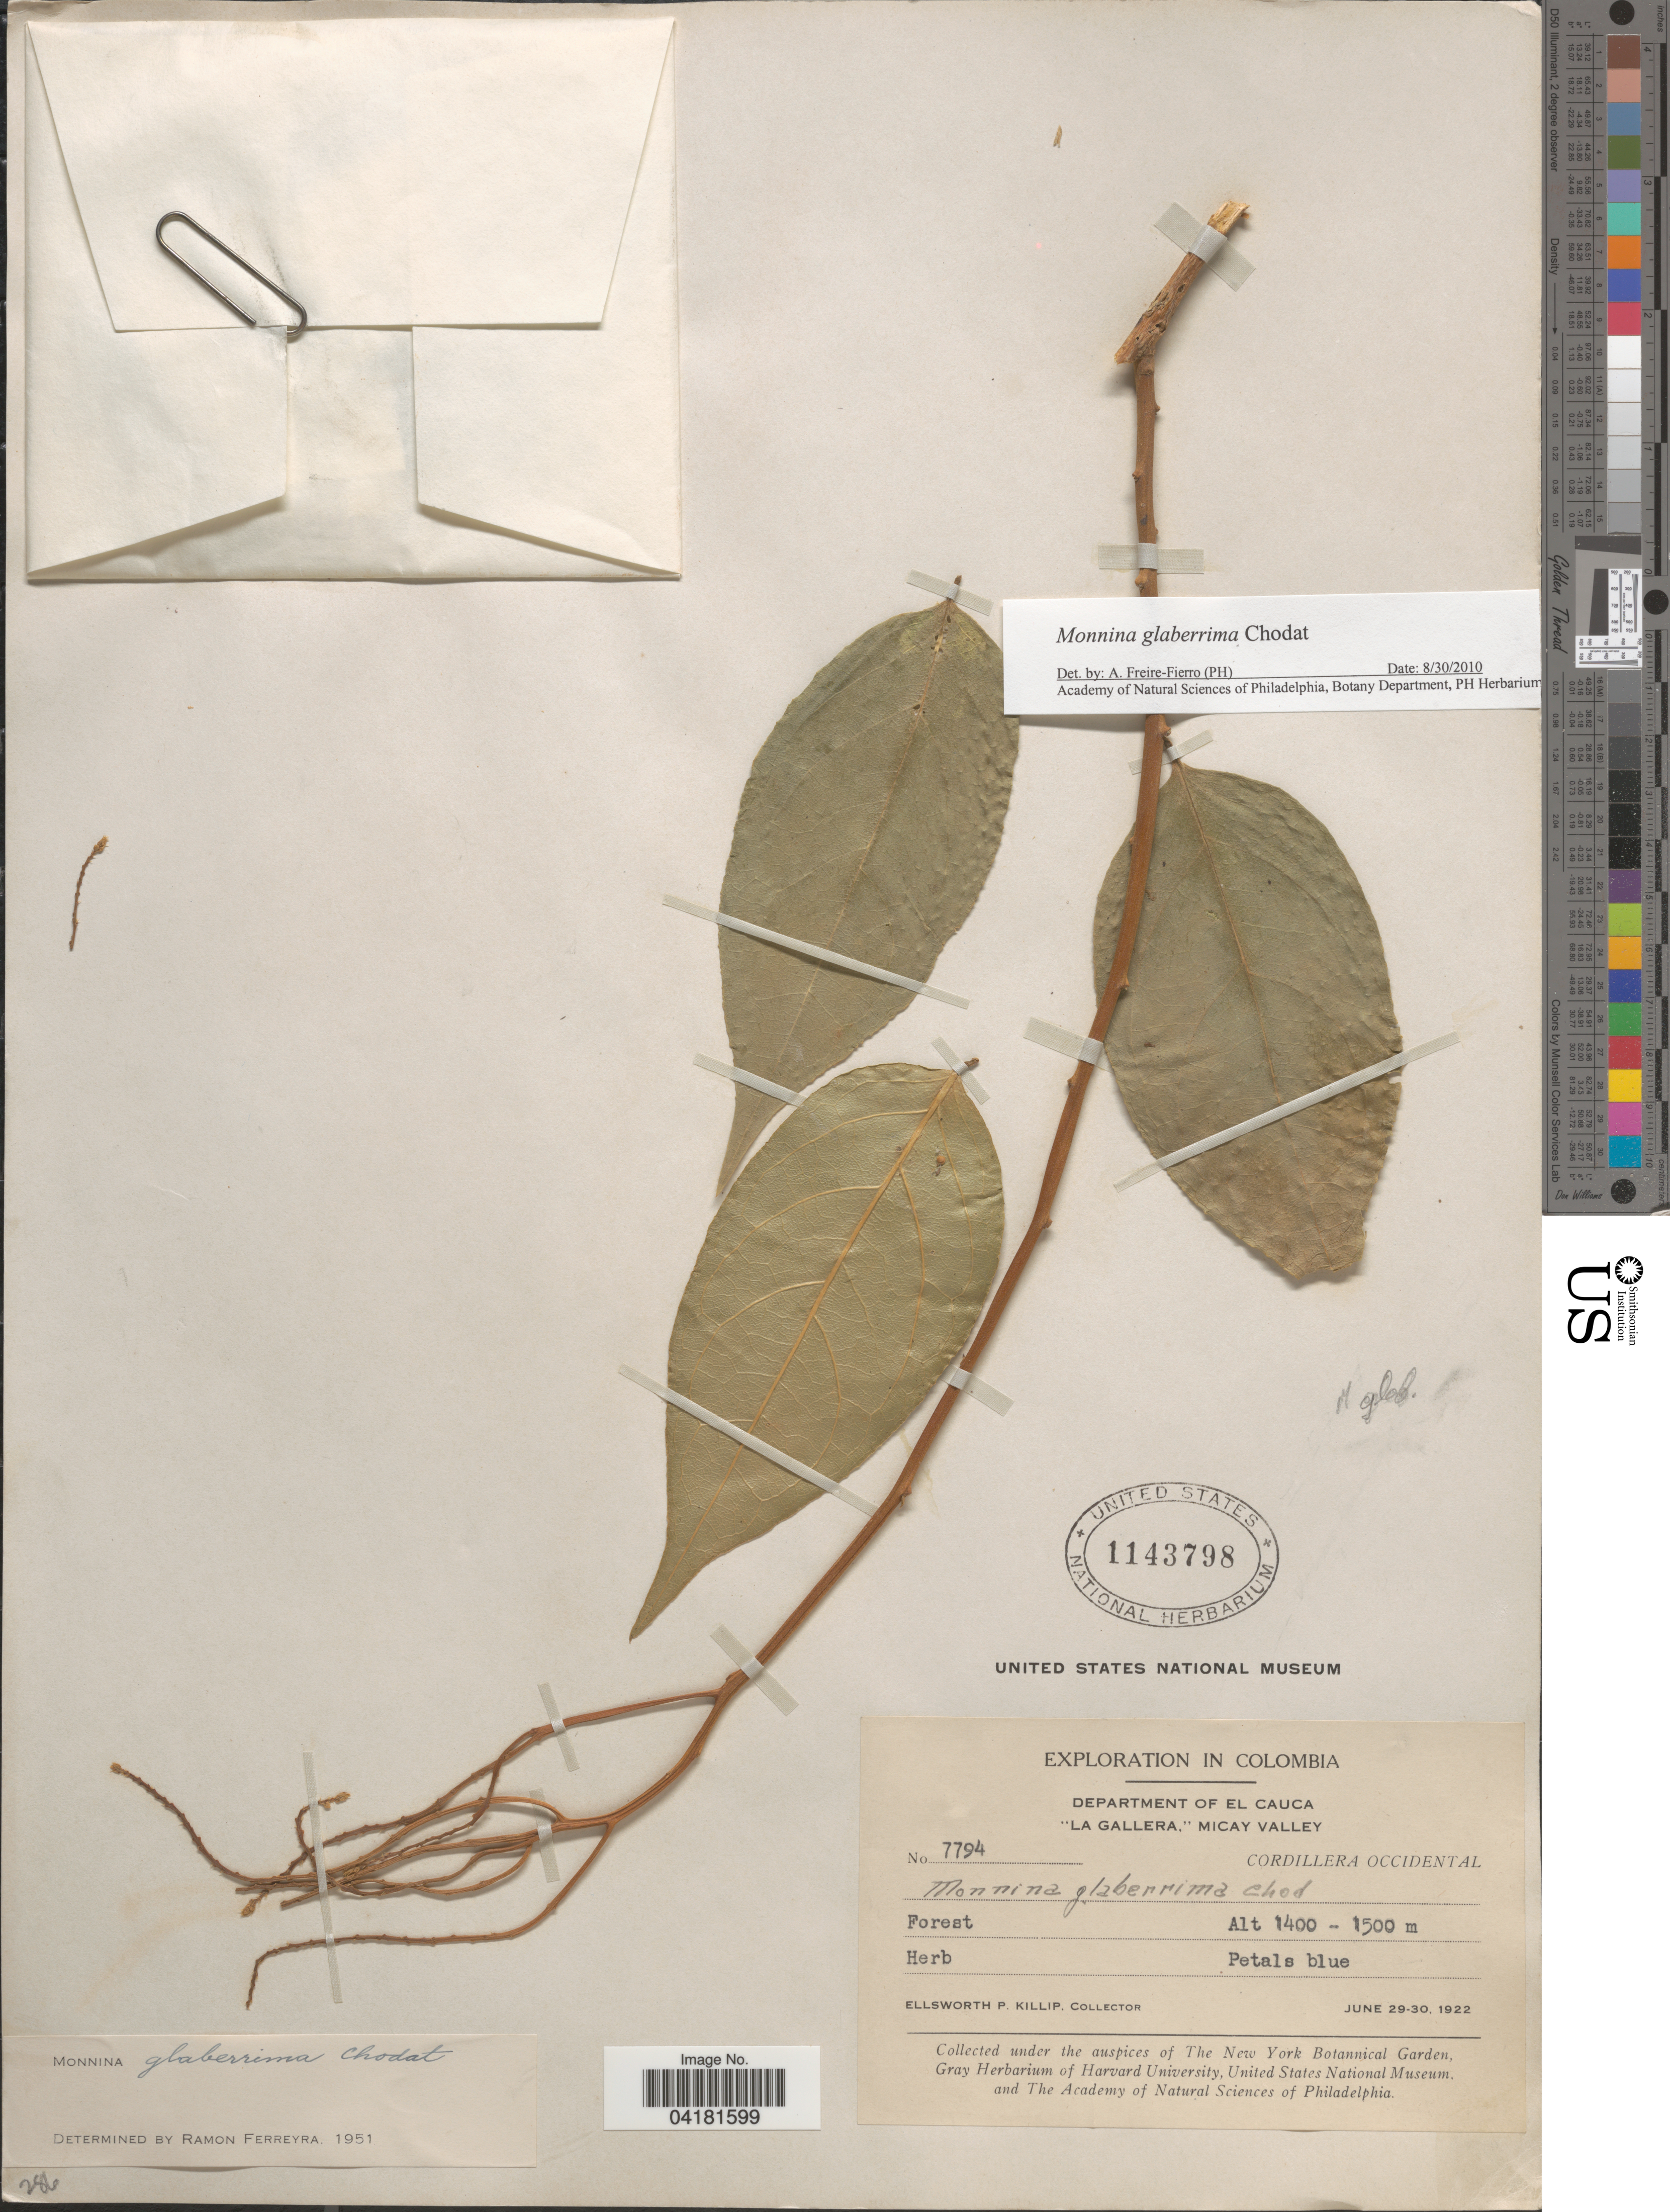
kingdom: Plantae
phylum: Tracheophyta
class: Magnoliopsida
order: Fabales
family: Polygalaceae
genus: Monnina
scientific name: Monnina glaberrima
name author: Chodat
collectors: E. P. Killip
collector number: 7794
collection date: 1922-06-29/1922-06-30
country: Colombia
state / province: Valle del Cauca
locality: Exploration in Colombia. Department of El Cauca. "La Gallera," Micay Valley. Cordillera Occidental.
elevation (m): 1400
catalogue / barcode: US 1143798